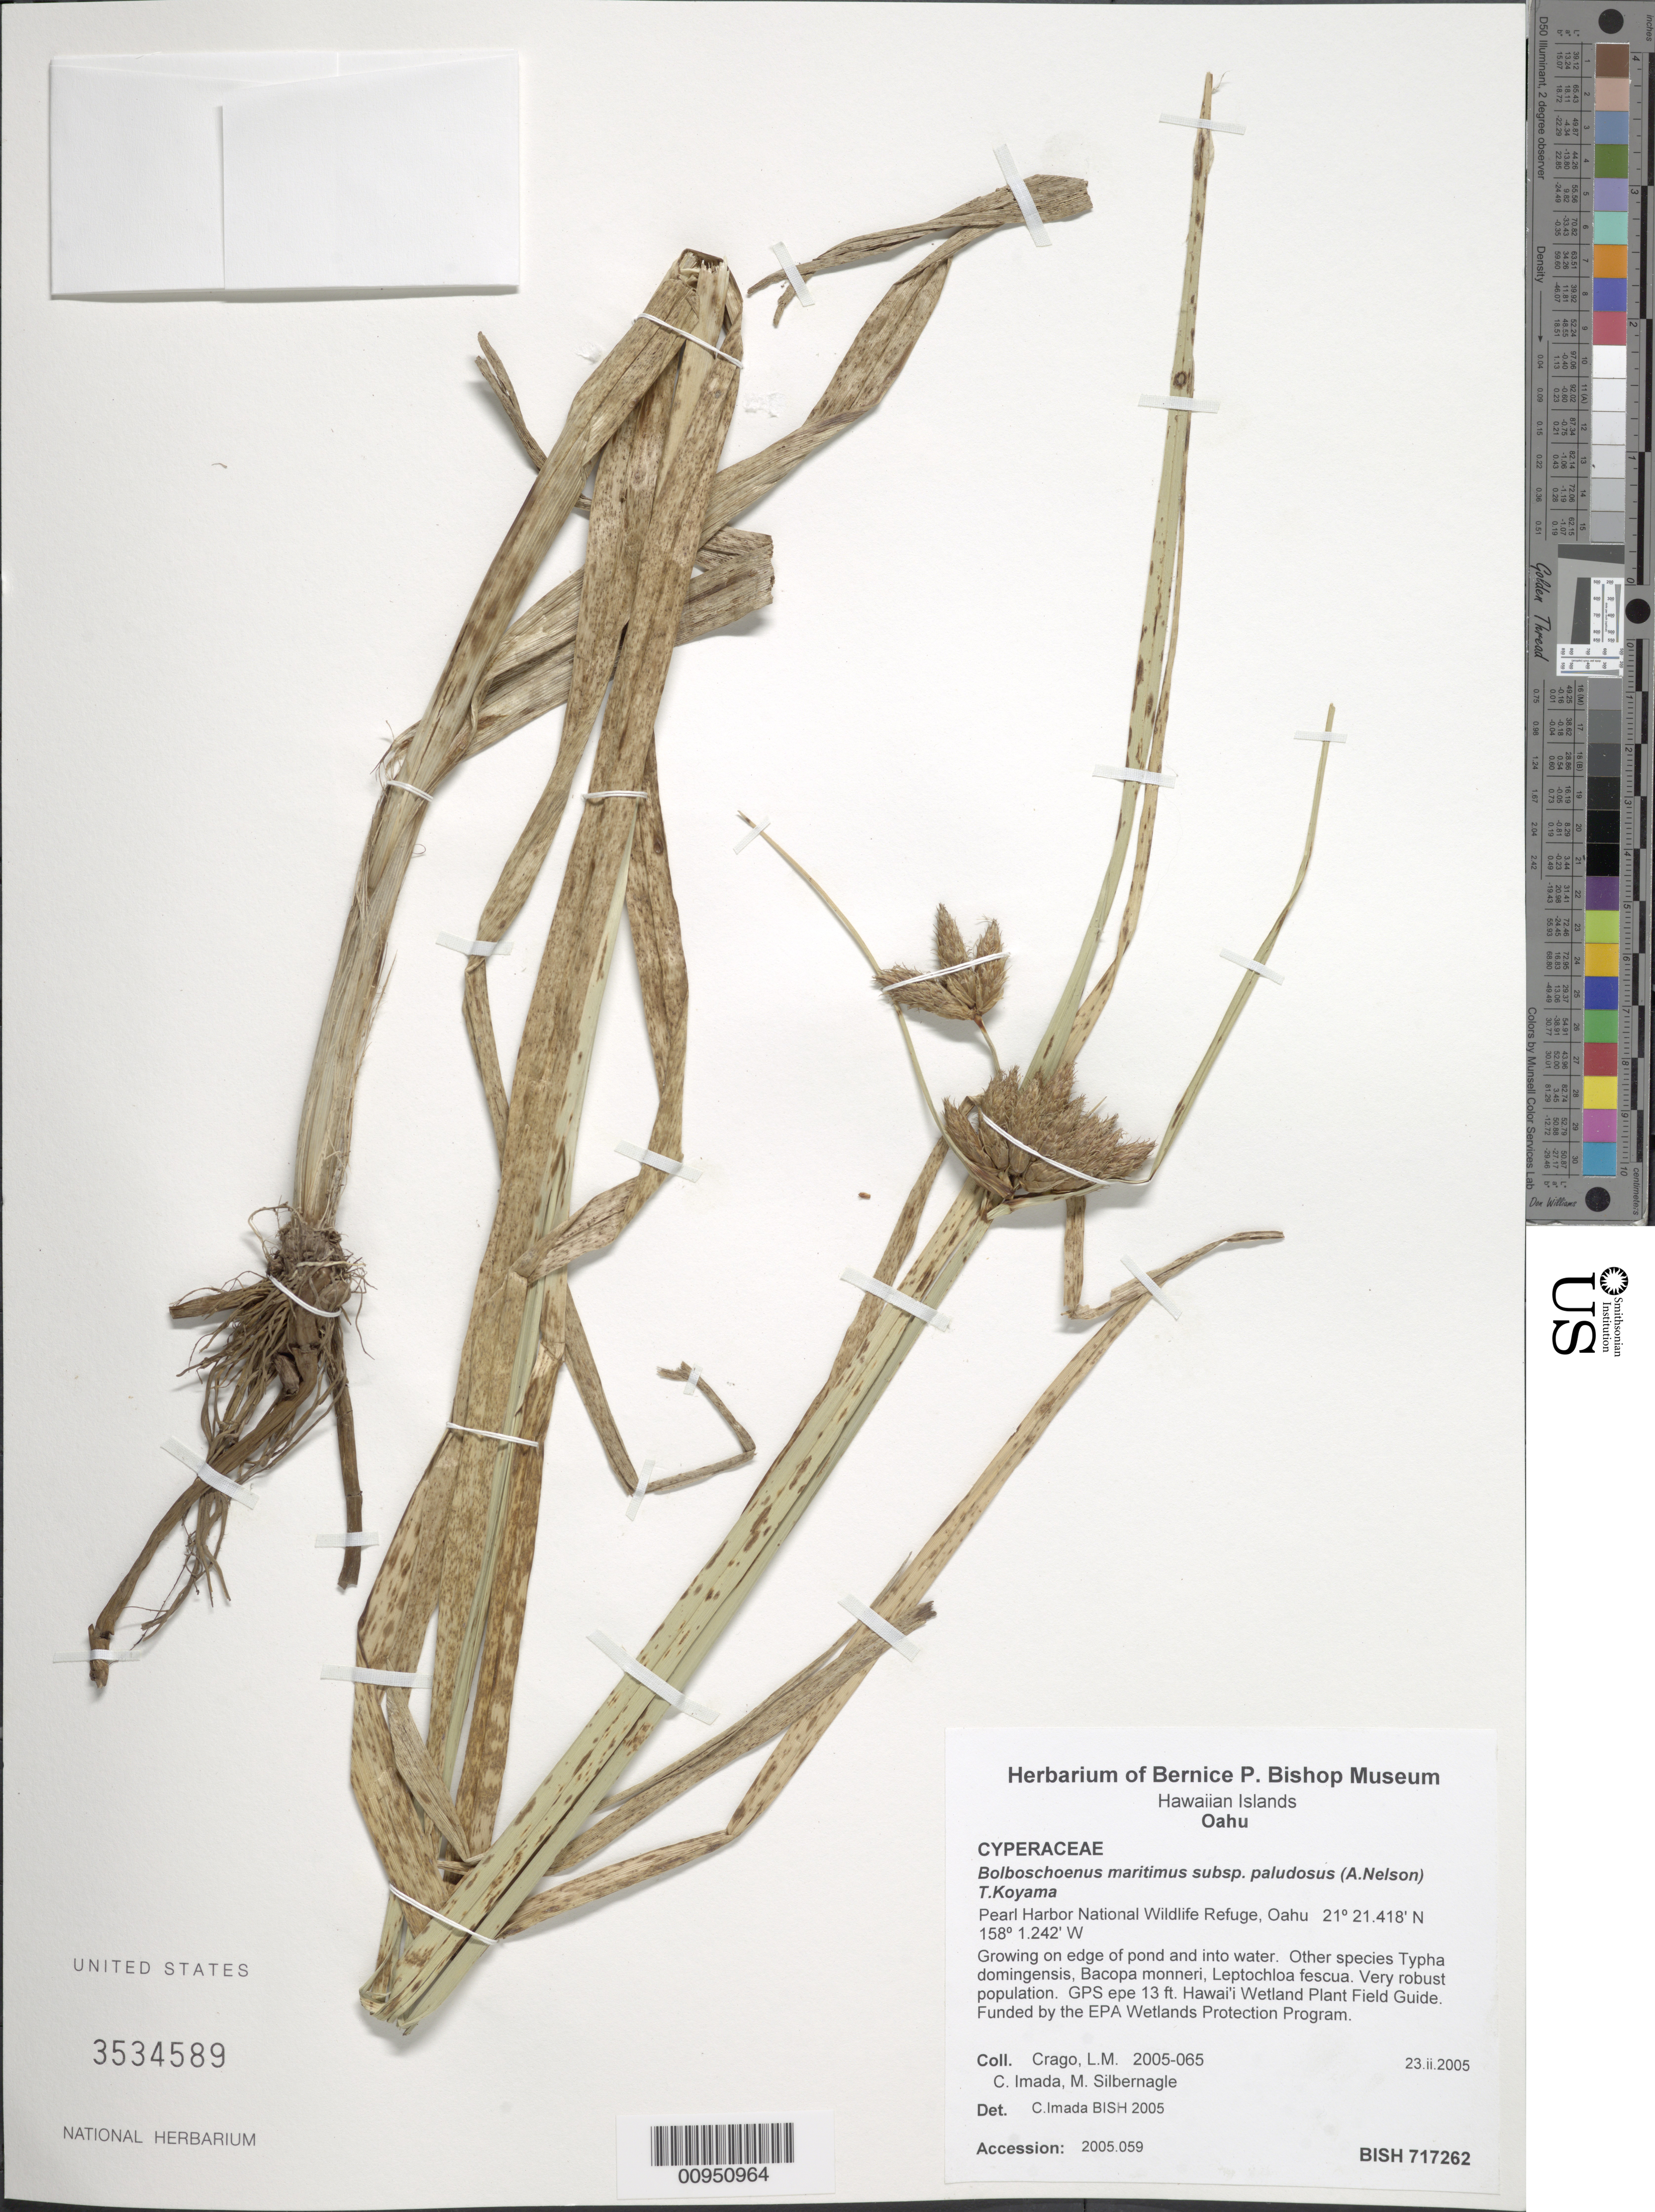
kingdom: Plantae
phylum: Tracheophyta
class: Liliopsida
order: Poales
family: Cyperaceae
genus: Bolboschoenus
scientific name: Bolboschoenus maritimus subsp. paludosus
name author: (A. Nelson) T. Koyama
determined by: Strong, M. T., (US), Smithsonian Institution - National Museum of Natural History (UNITED STATES)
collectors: L. Crago, C. Imada & M. Silbernagle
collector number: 2005-065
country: United States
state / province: Hawaii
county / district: Honolulu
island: Oahu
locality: Pearl Harbor National Wildlife Refuge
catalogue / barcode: US 3534589